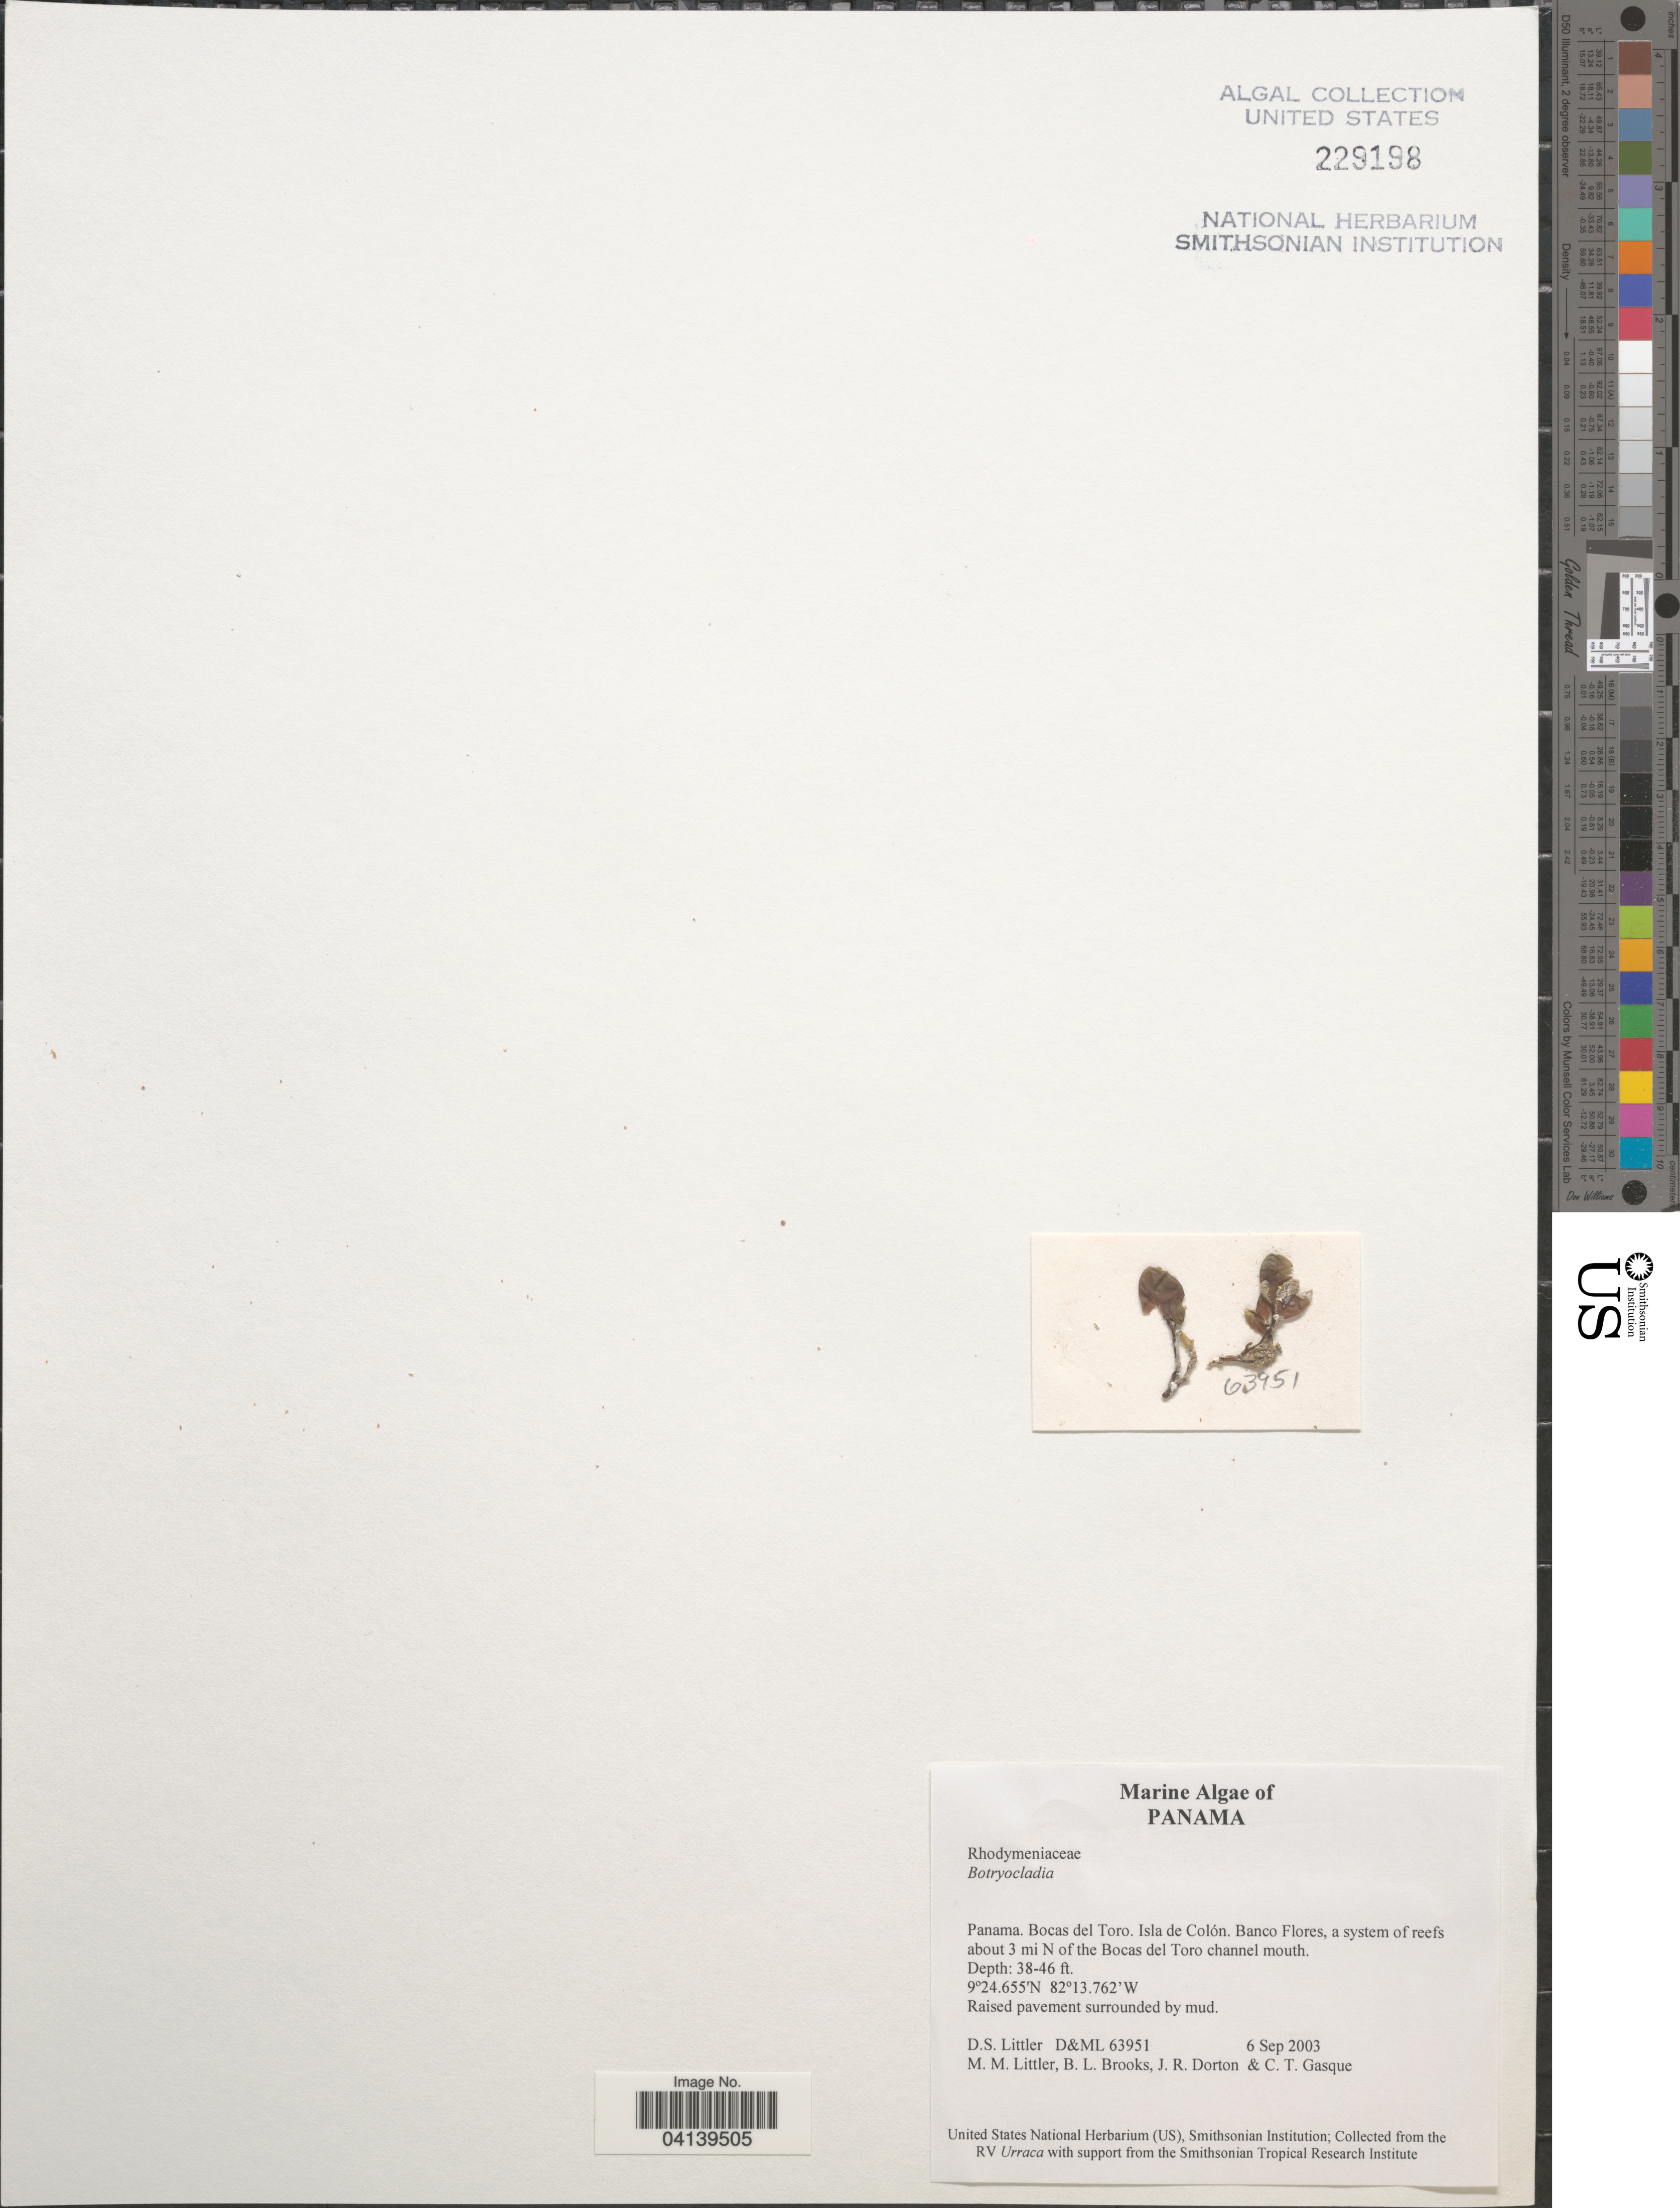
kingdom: Plantae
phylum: Rhodophyta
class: Florideophyceae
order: Rhodymeniales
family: Rhodymeniaceae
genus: Botryocladia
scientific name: Botryocladia sp.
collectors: D. S. Littler, B. Brooks, J. Dorton & C. Gasque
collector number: D&ML63951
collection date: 2003-09-06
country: Panama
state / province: Bocas del Toro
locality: Isla de Colón. Banco Flores, a system of reefs about 3 mi N of the Bocas del Toro channel mouth.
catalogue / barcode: US 229188